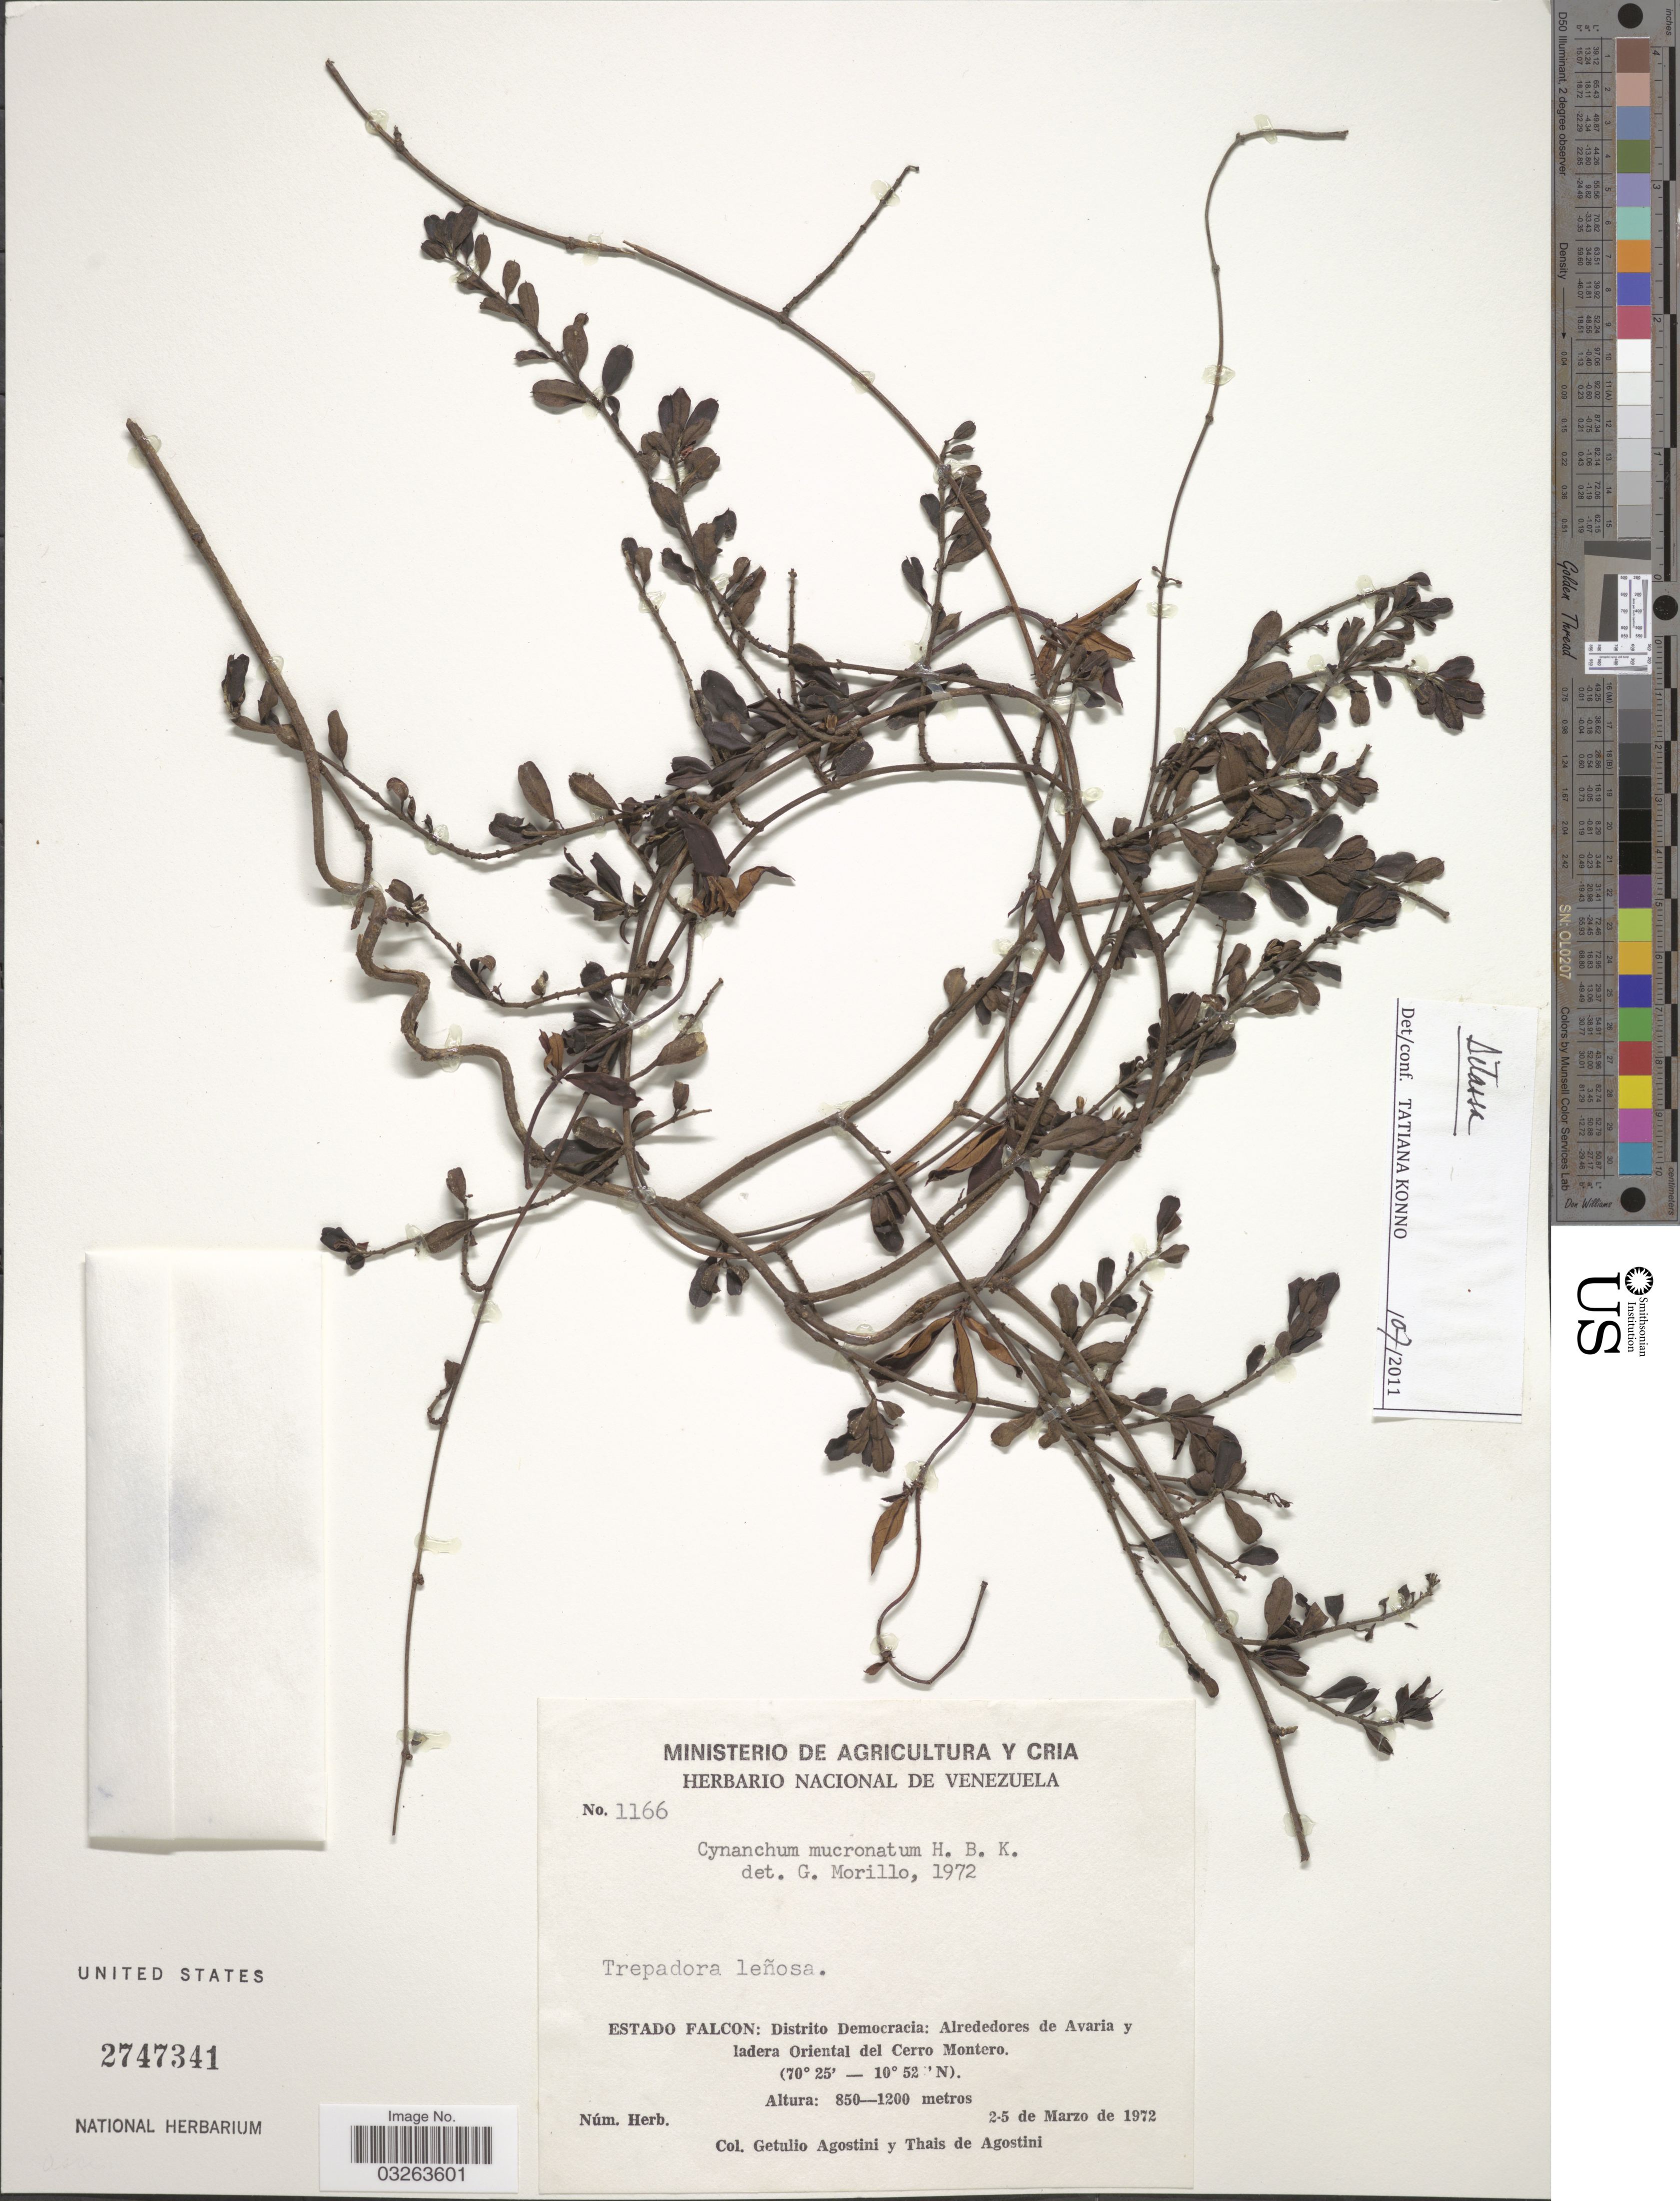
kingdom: Plantae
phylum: Tracheophyta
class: Magnoliopsida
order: Gentianales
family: Apocynaceae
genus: Ditassa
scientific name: Ditassa albonerva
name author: (R.W. Holm) Morillo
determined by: Liede-Schumann, Sigrid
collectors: G. Agostini & T. Agostini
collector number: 1166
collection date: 1972-03-02/1972-03-05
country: Venezuela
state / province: Falcón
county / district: Democracia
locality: Distrito Democracia: Alrededores de Avaria y ladera Oriental del Cerro Montero.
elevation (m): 850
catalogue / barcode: US 2747341